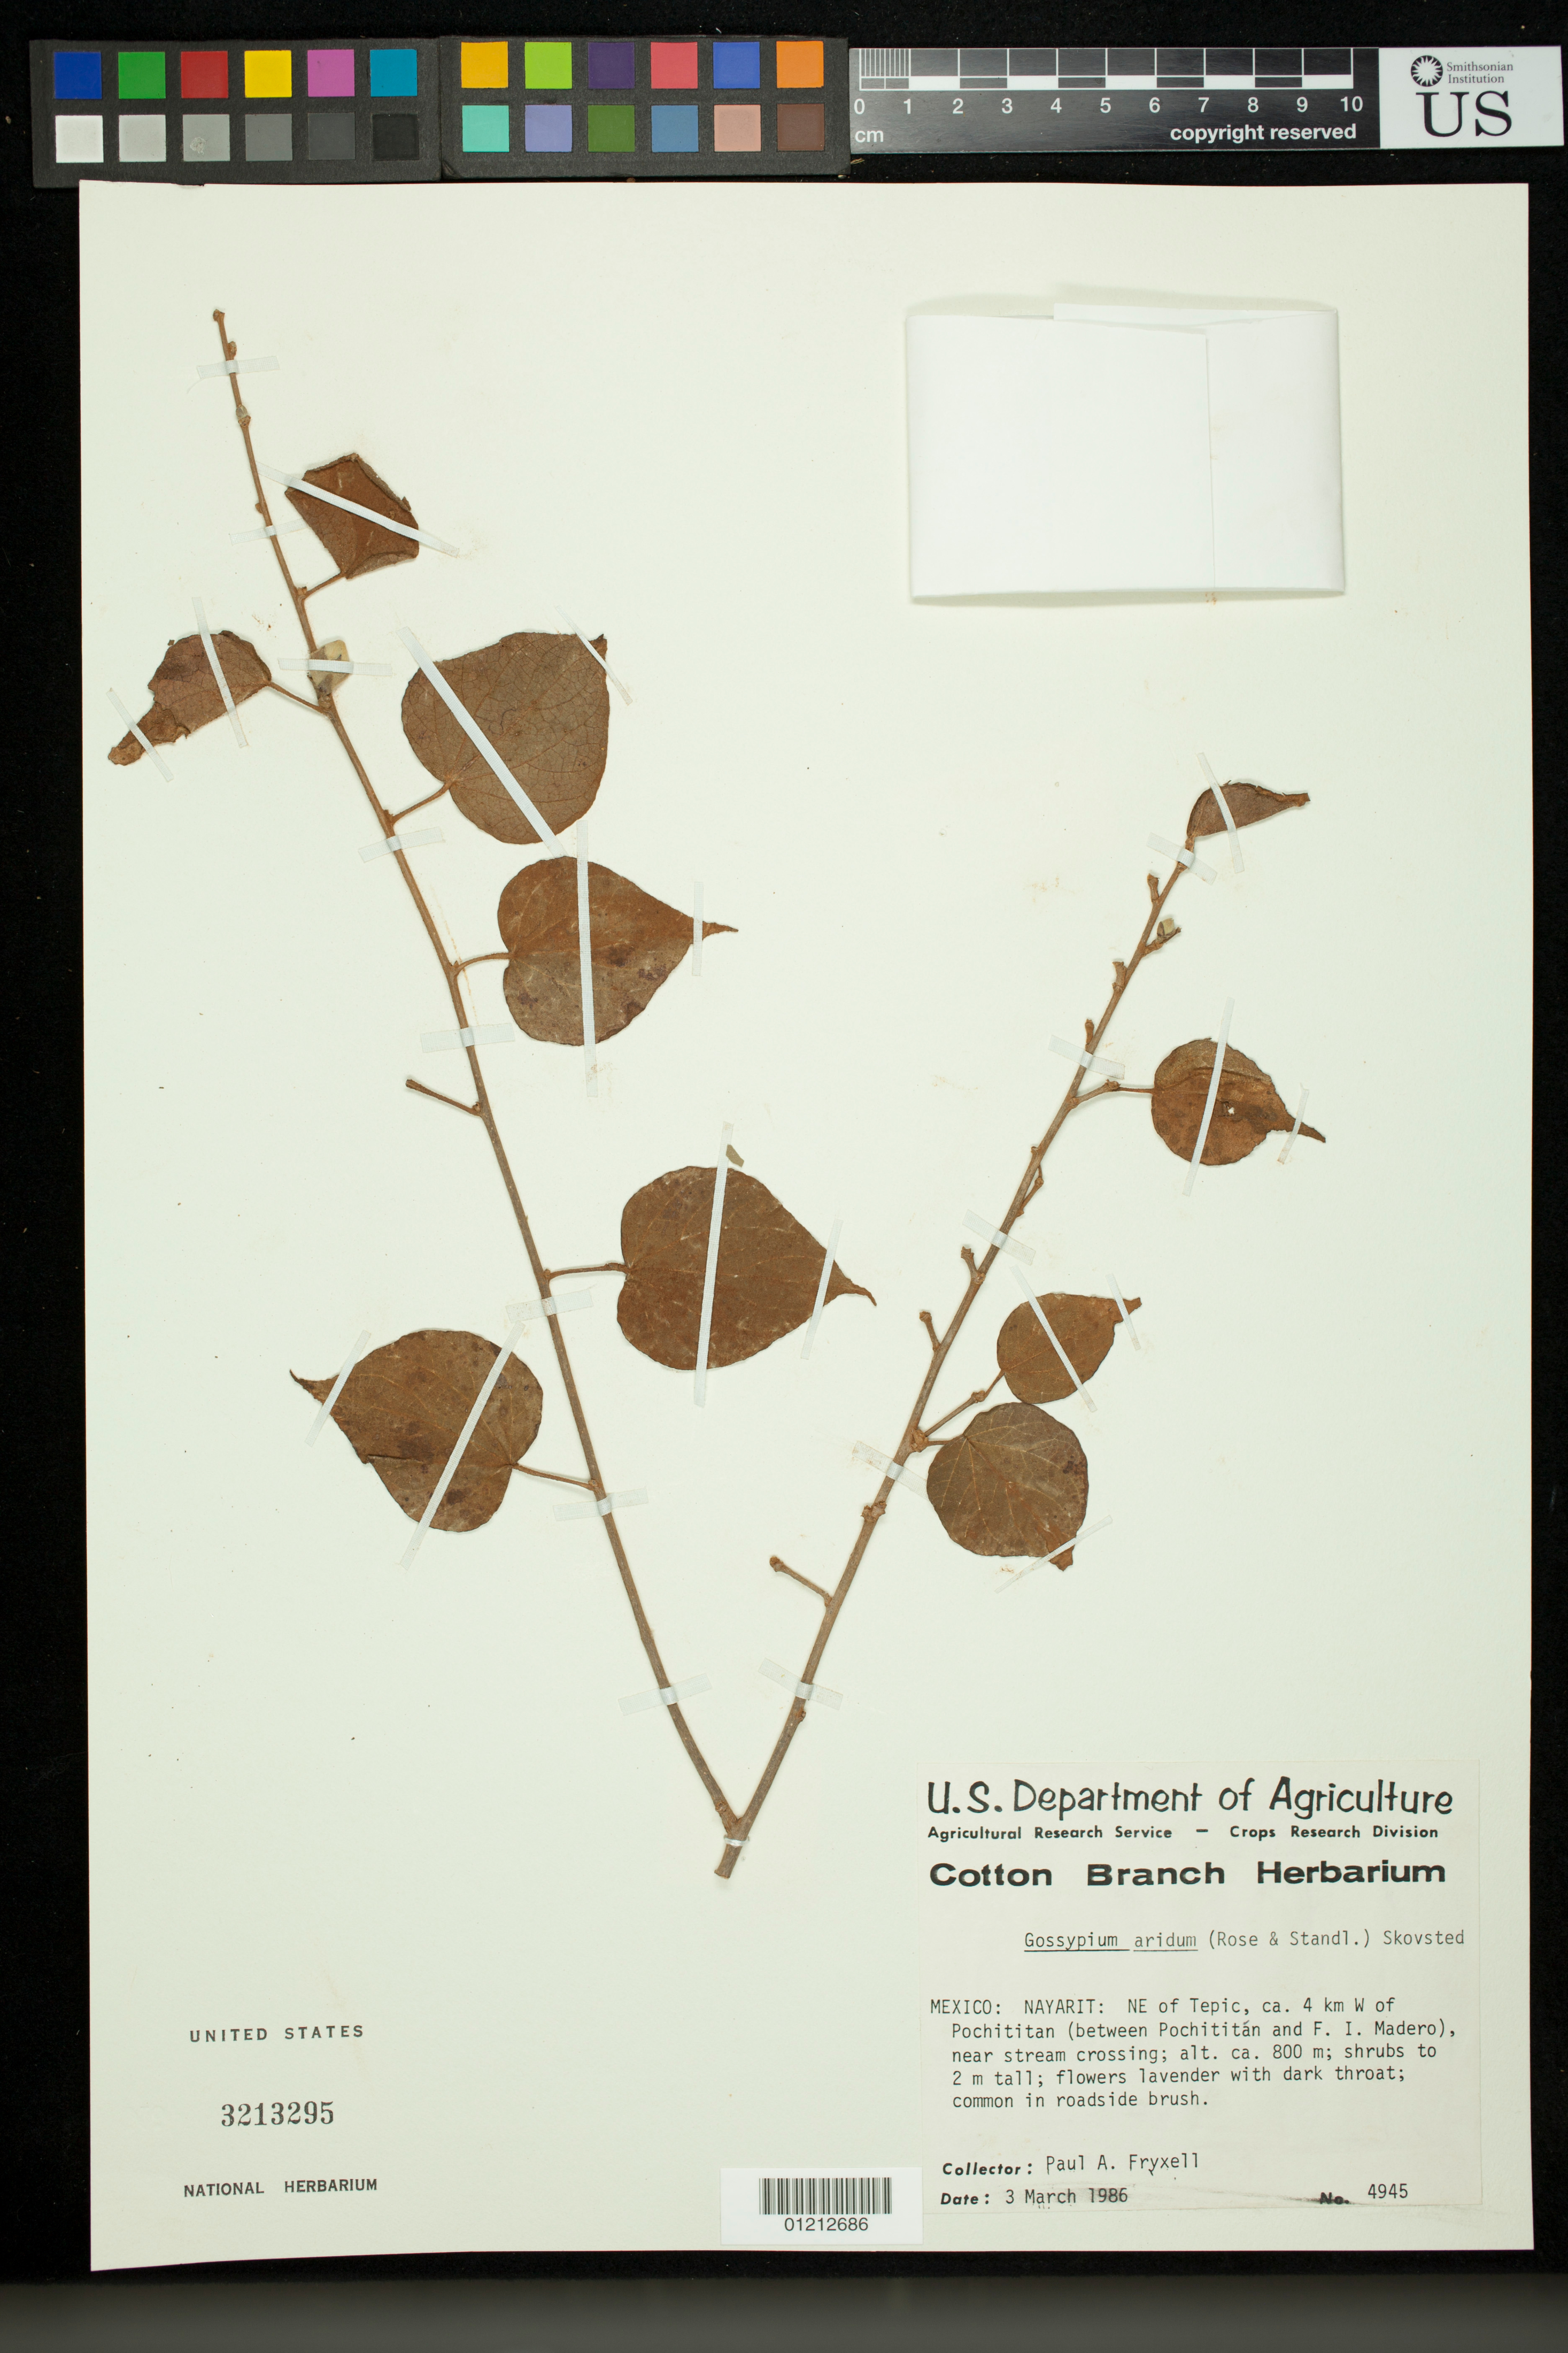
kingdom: Plantae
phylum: Tracheophyta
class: Magnoliopsida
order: Malvales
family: Malvaceae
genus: Gossypium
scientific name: Gossypium aridum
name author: (Rose & Standl.) Skovsted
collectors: P. A. Fryxell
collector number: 4945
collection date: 1986-03-03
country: Mexico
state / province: Nayarit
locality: NE of Tepic. ca. 4 km W of Pochititan (between Pochititan and F. I. Madero), near stream crossing.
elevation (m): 800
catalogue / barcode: US 3213295